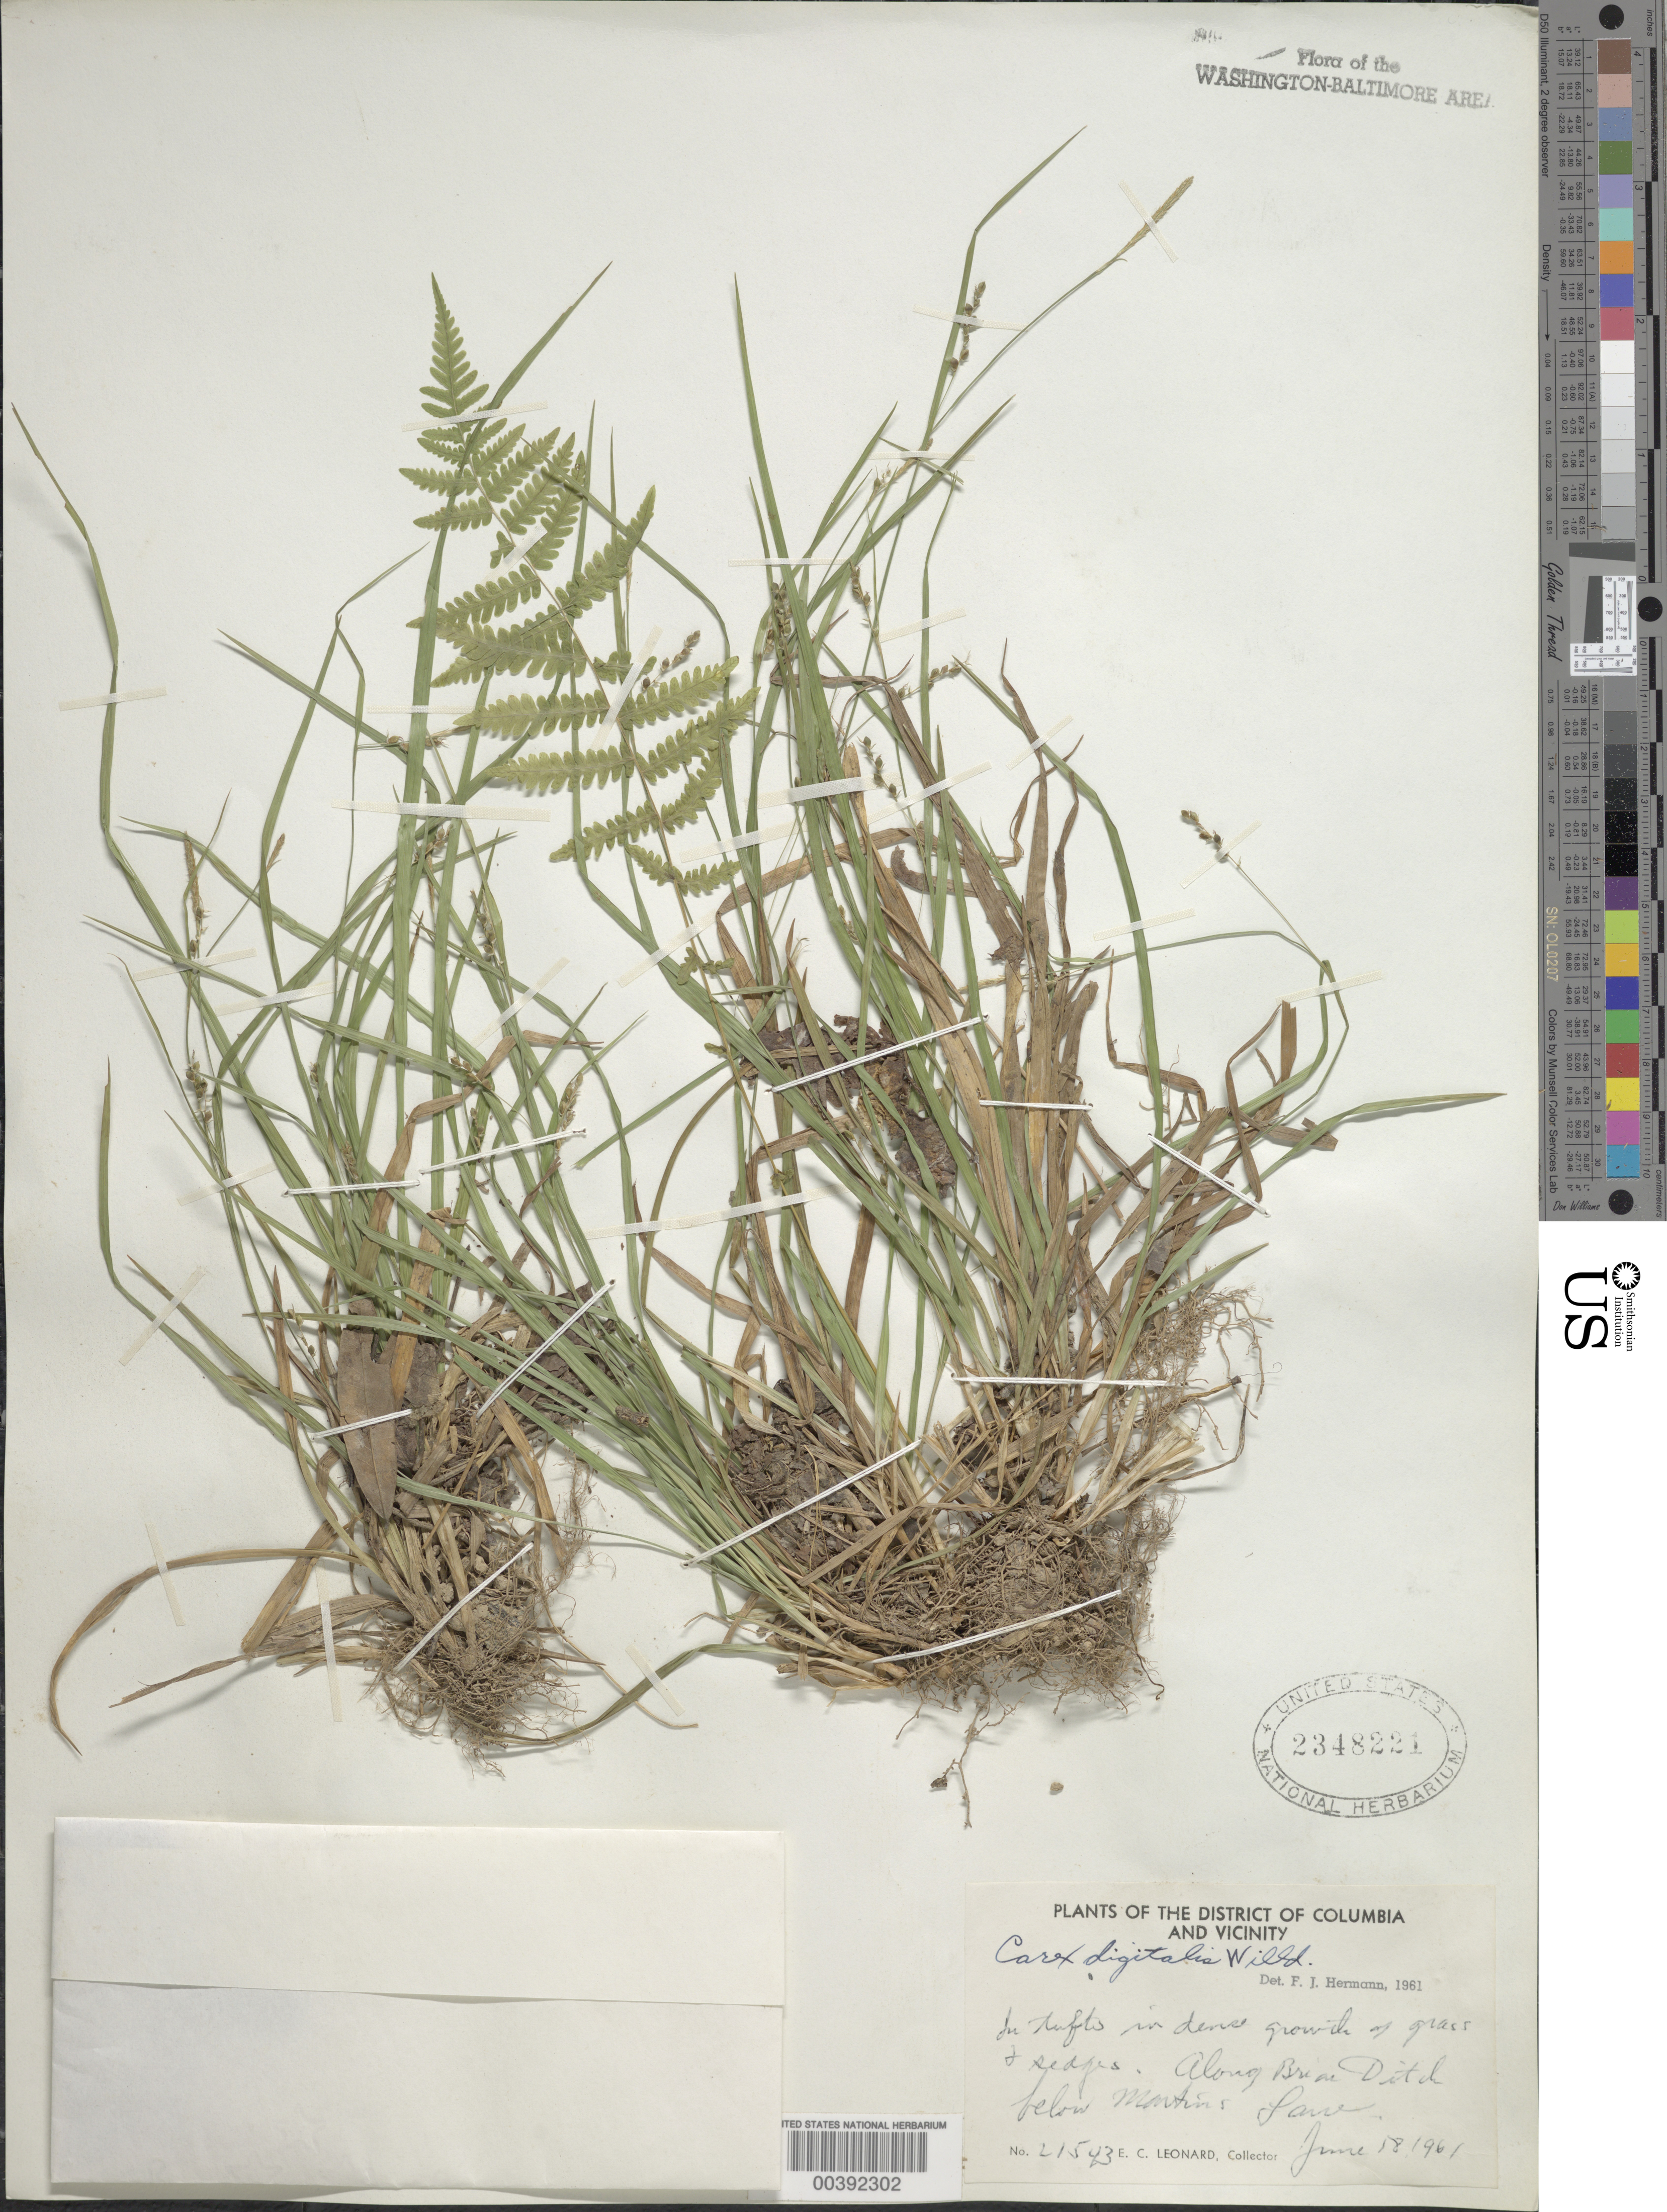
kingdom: Plantae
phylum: Tracheophyta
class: Liliopsida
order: Poales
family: Cyperaceae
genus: Carex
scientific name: Carex digitalis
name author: Willd.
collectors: E. C. Leonard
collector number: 21543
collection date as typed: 18 Jun 1961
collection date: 1961-06-18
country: United States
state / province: Maryland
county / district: Prince George's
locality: Briar Ditch, below Martins Lane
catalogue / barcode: US 2348221